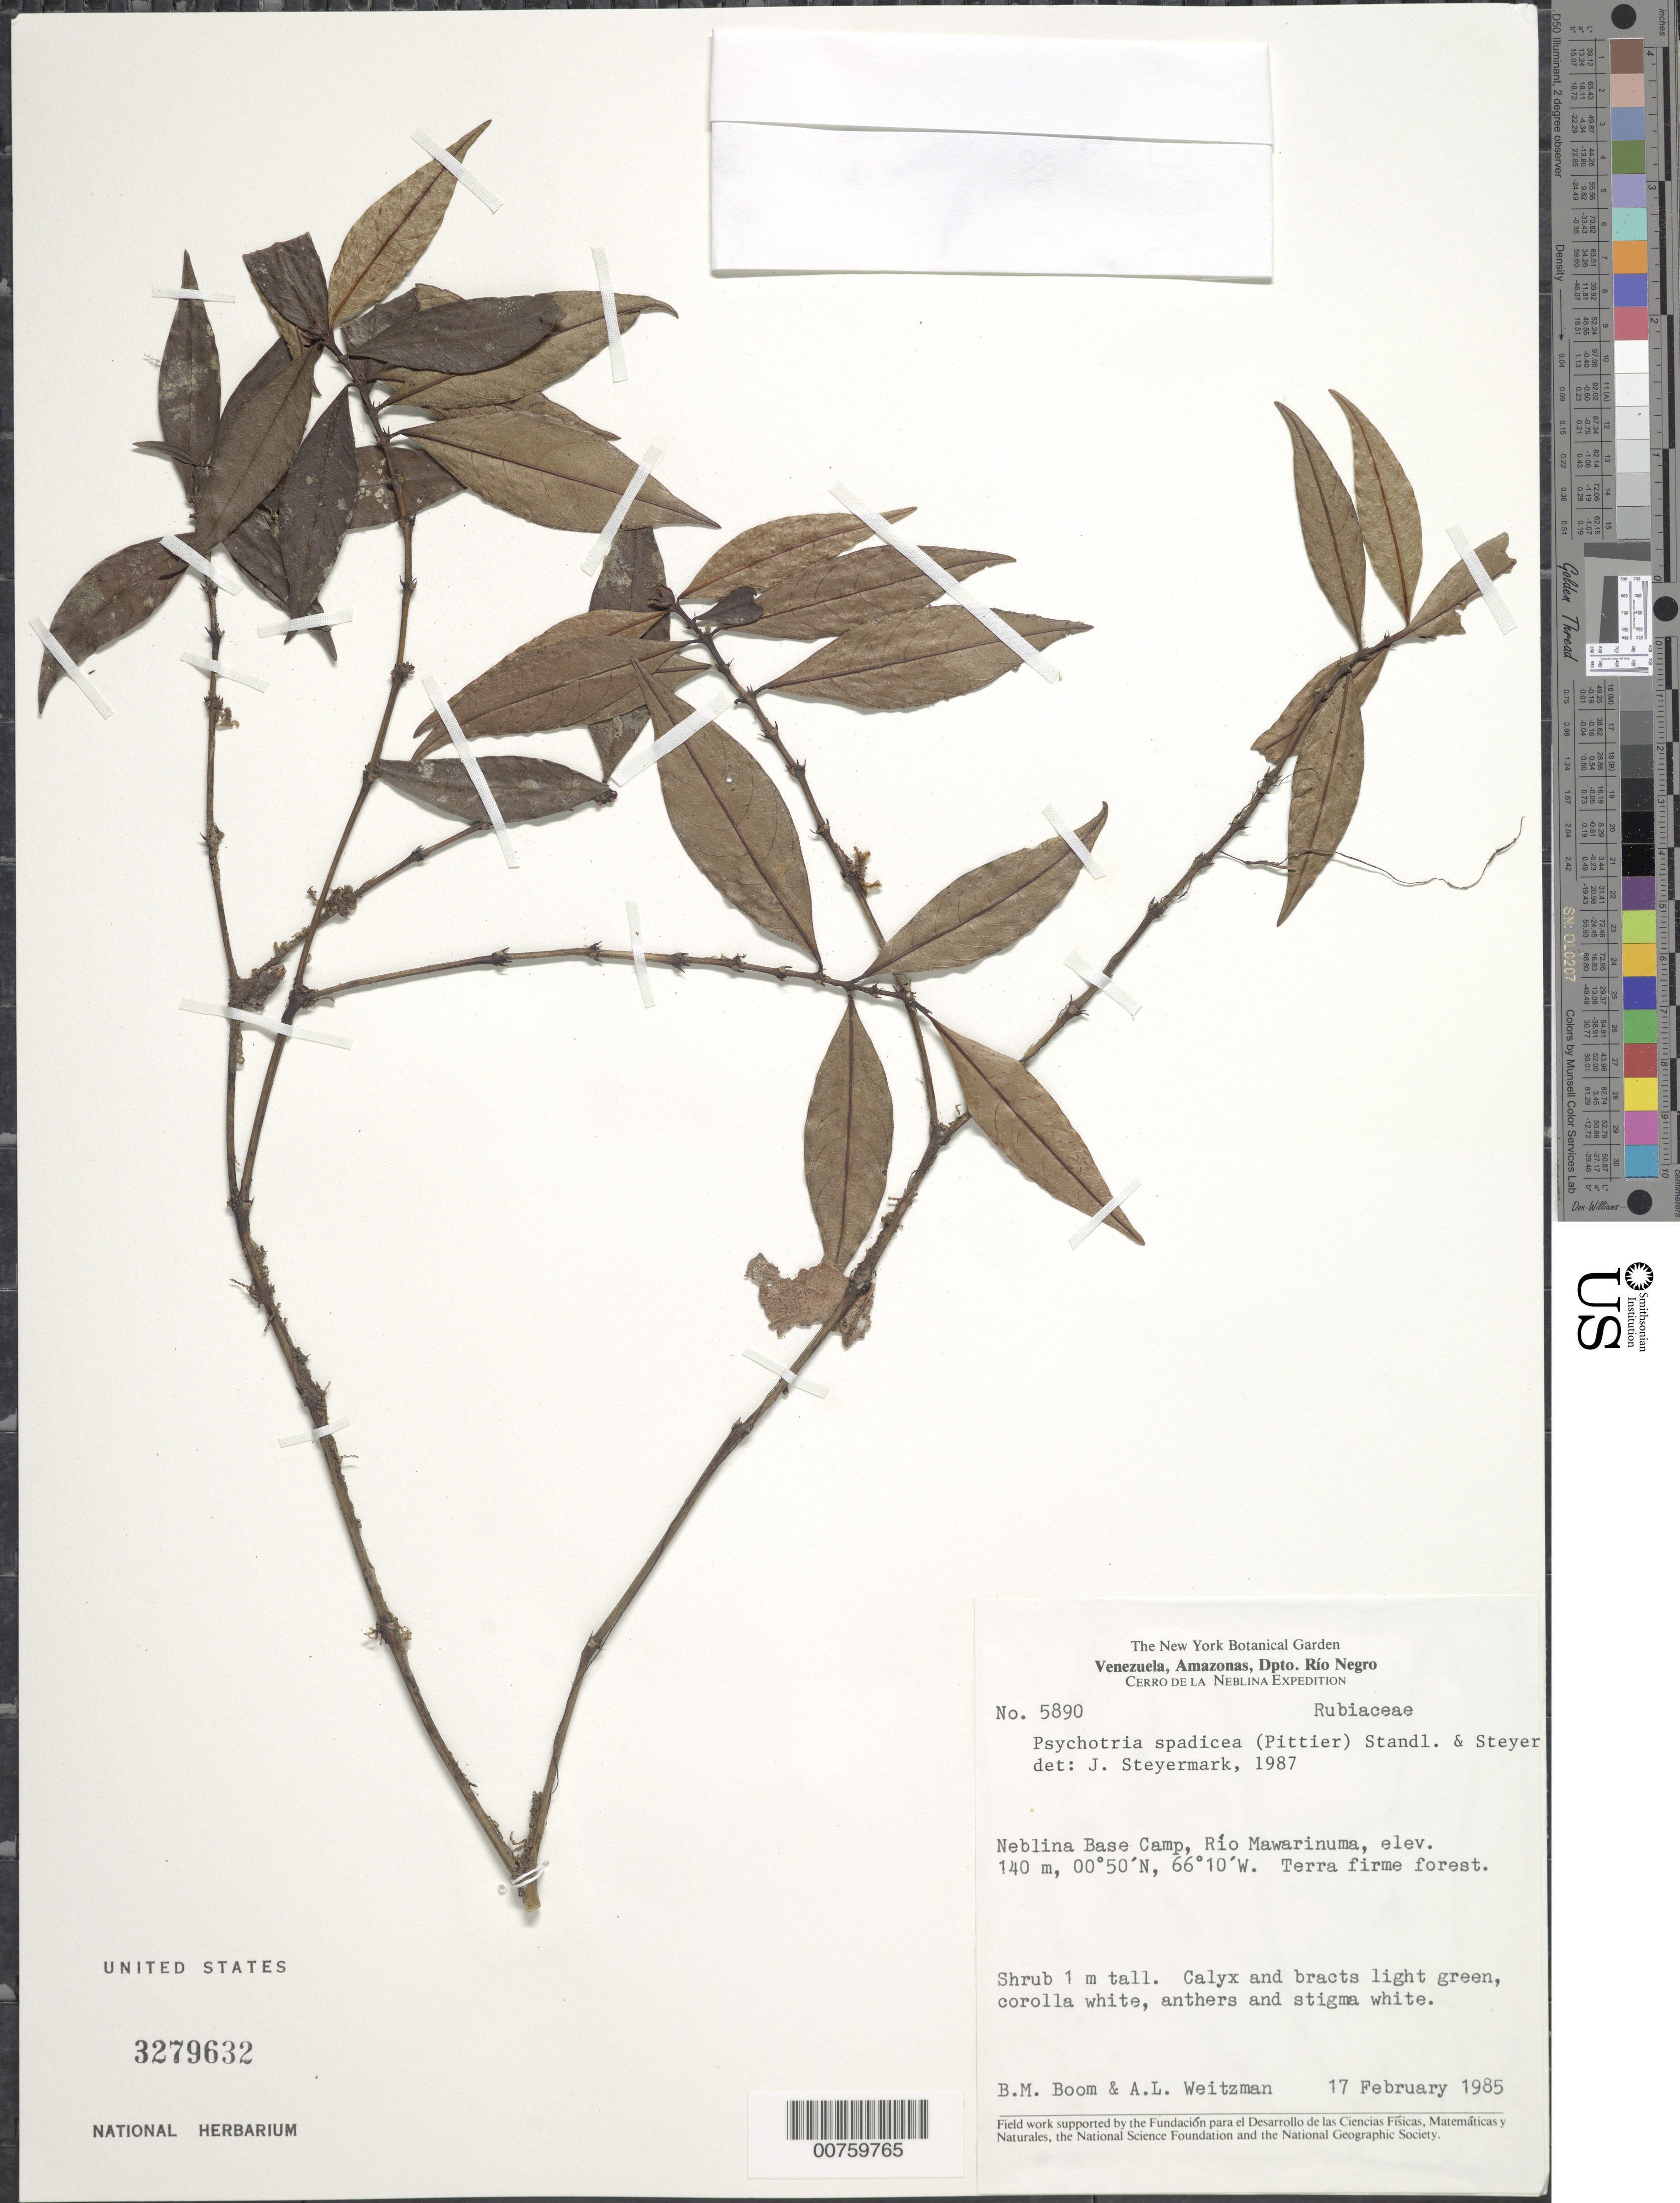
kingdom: Plantae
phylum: Tracheophyta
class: Magnoliopsida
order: Gentianales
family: Rubiaceae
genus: Psychotria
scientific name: Psychotria spadicea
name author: (Pittier) Standl. & Steyerm.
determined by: Steyermark, Julian A., (VEN)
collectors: B. M. Boom & A. L. Weitzman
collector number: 5890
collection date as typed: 17-Feb-85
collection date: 1985-02-17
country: Venezuela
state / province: Amazonas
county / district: Río Negro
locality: Cerro de la Neblina Base Camp, Río Mawarinuma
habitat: Terra firme forest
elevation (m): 140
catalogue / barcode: US 3279632